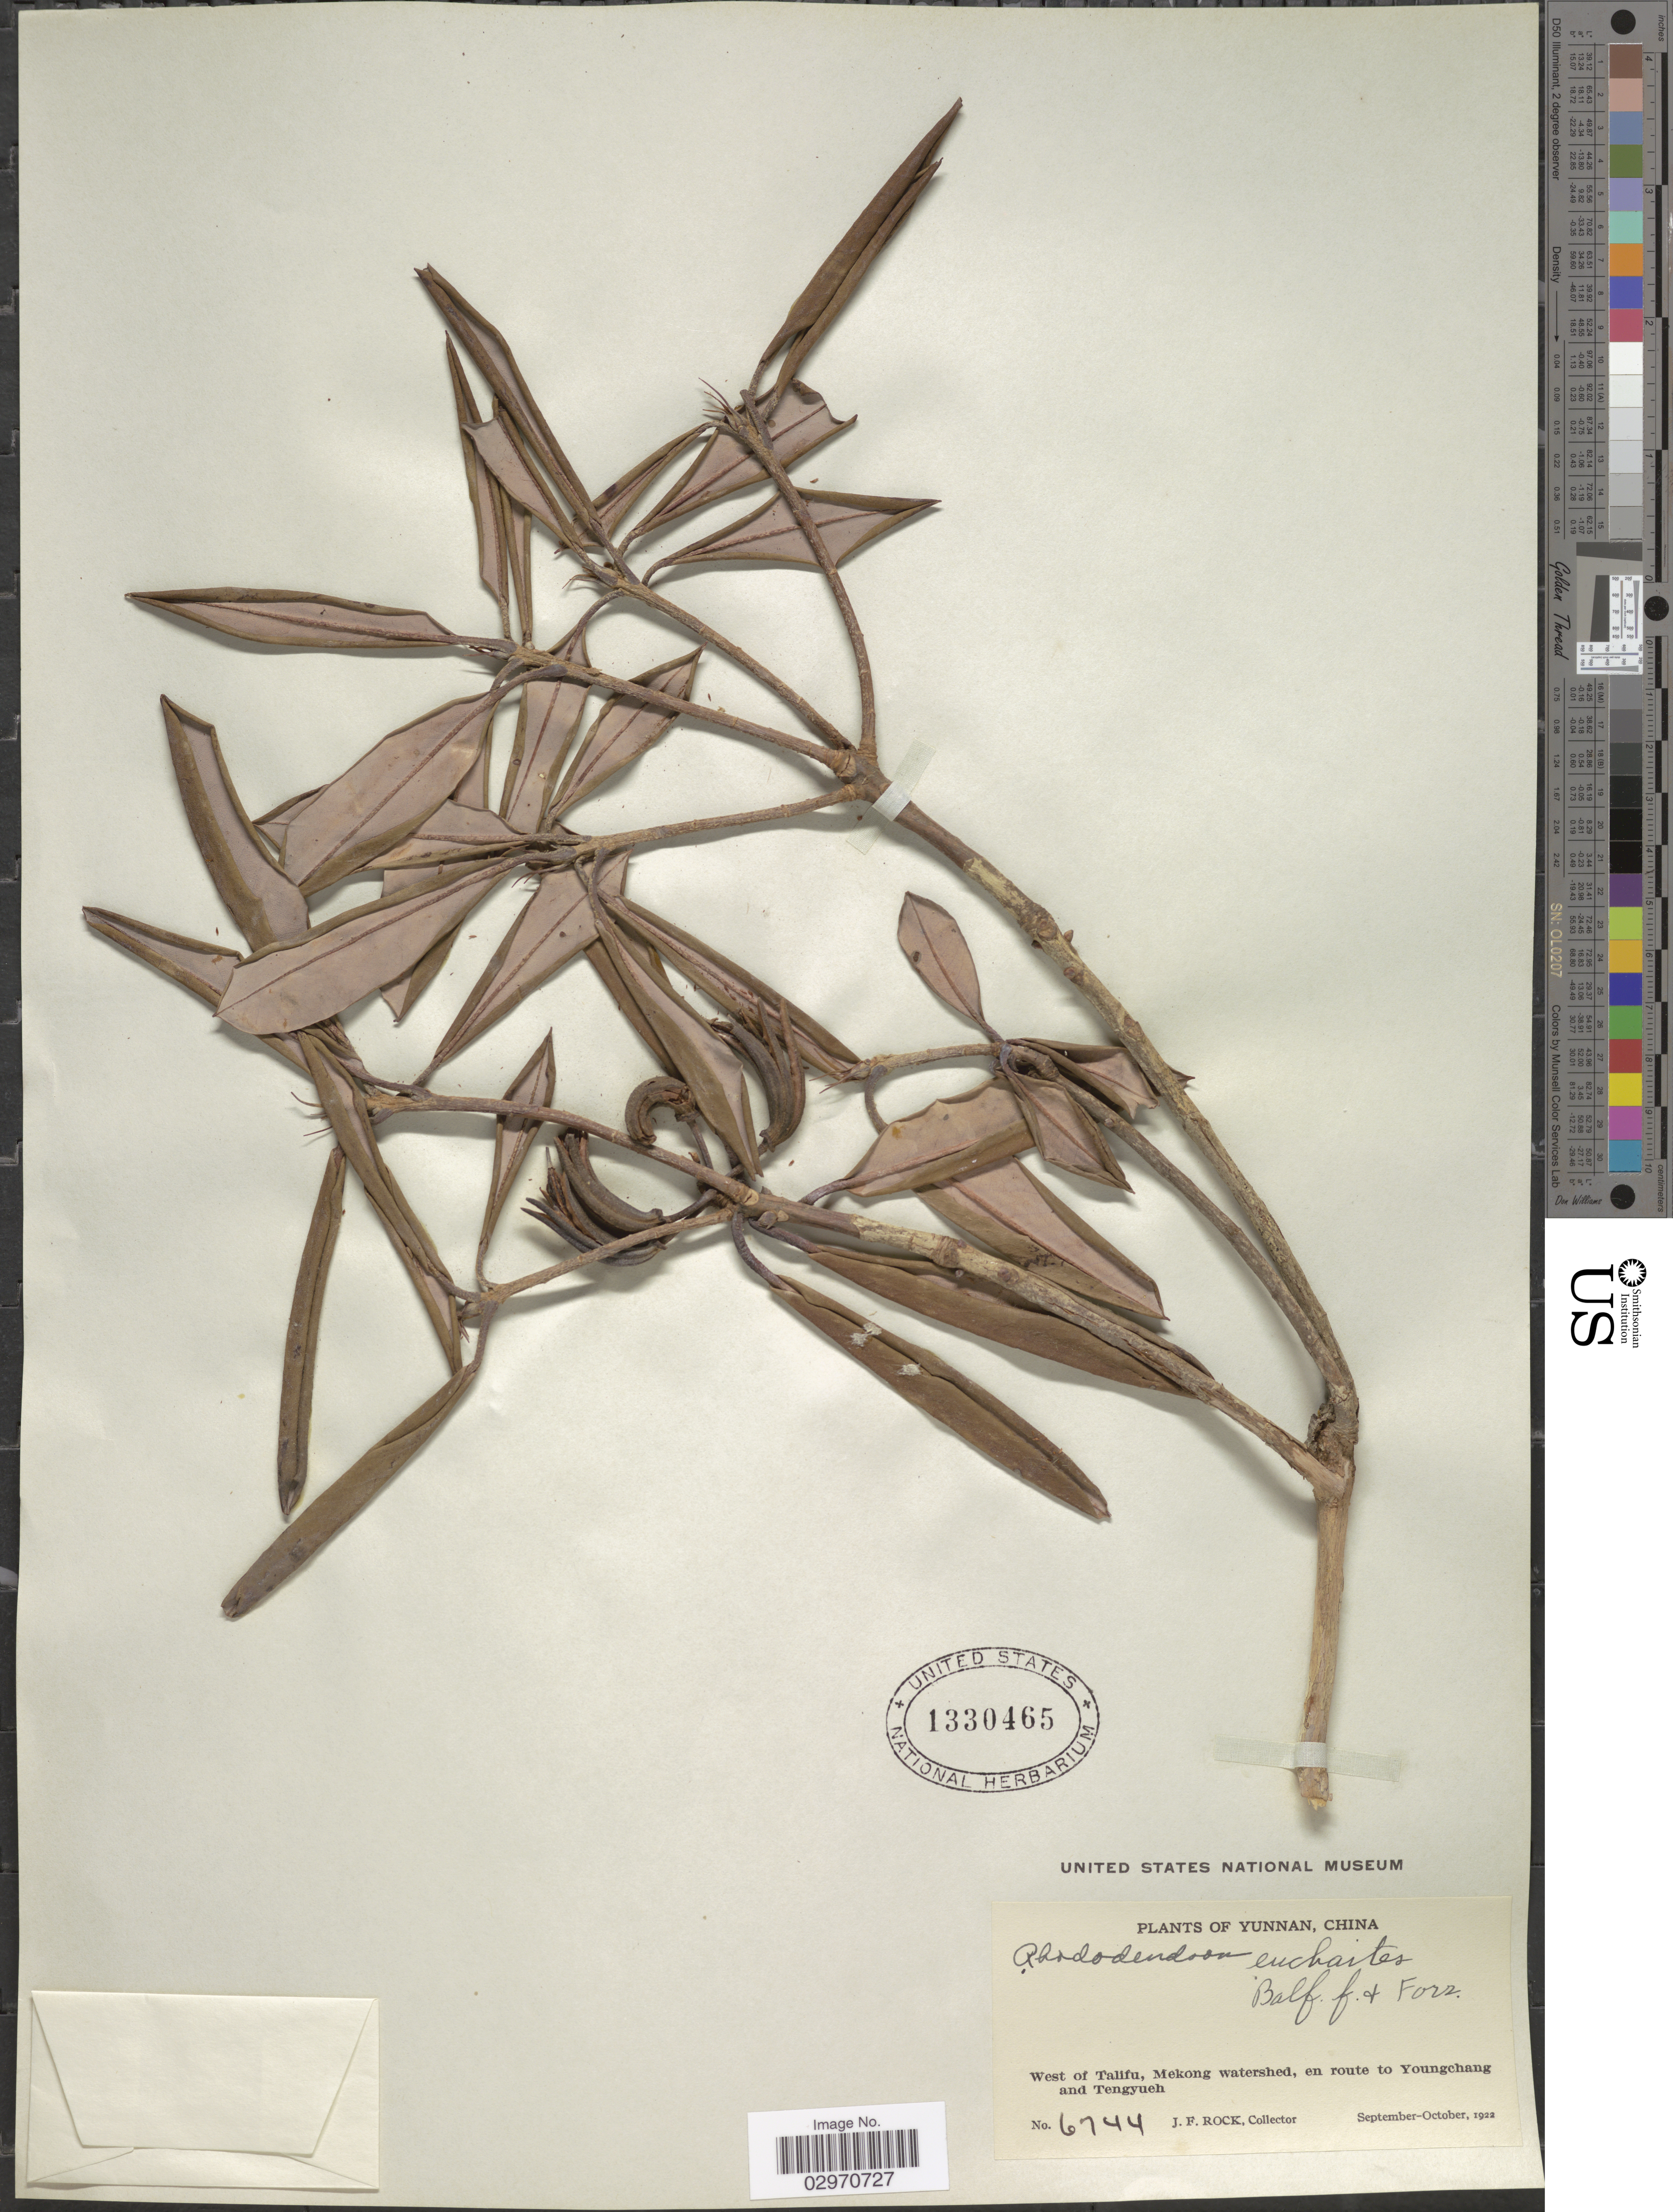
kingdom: Plantae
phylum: Tracheophyta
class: Magnoliopsida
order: Ericales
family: Ericaceae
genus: Rhododendron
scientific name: Rhododendron euchaites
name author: Balf. f. & Forrest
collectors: J. Rock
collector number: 6744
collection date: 1922-09/1922-10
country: China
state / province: Yunnan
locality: West of Talifu, Mekong watershed, en route to Youngchang and Tengyueh.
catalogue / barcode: US 1330465